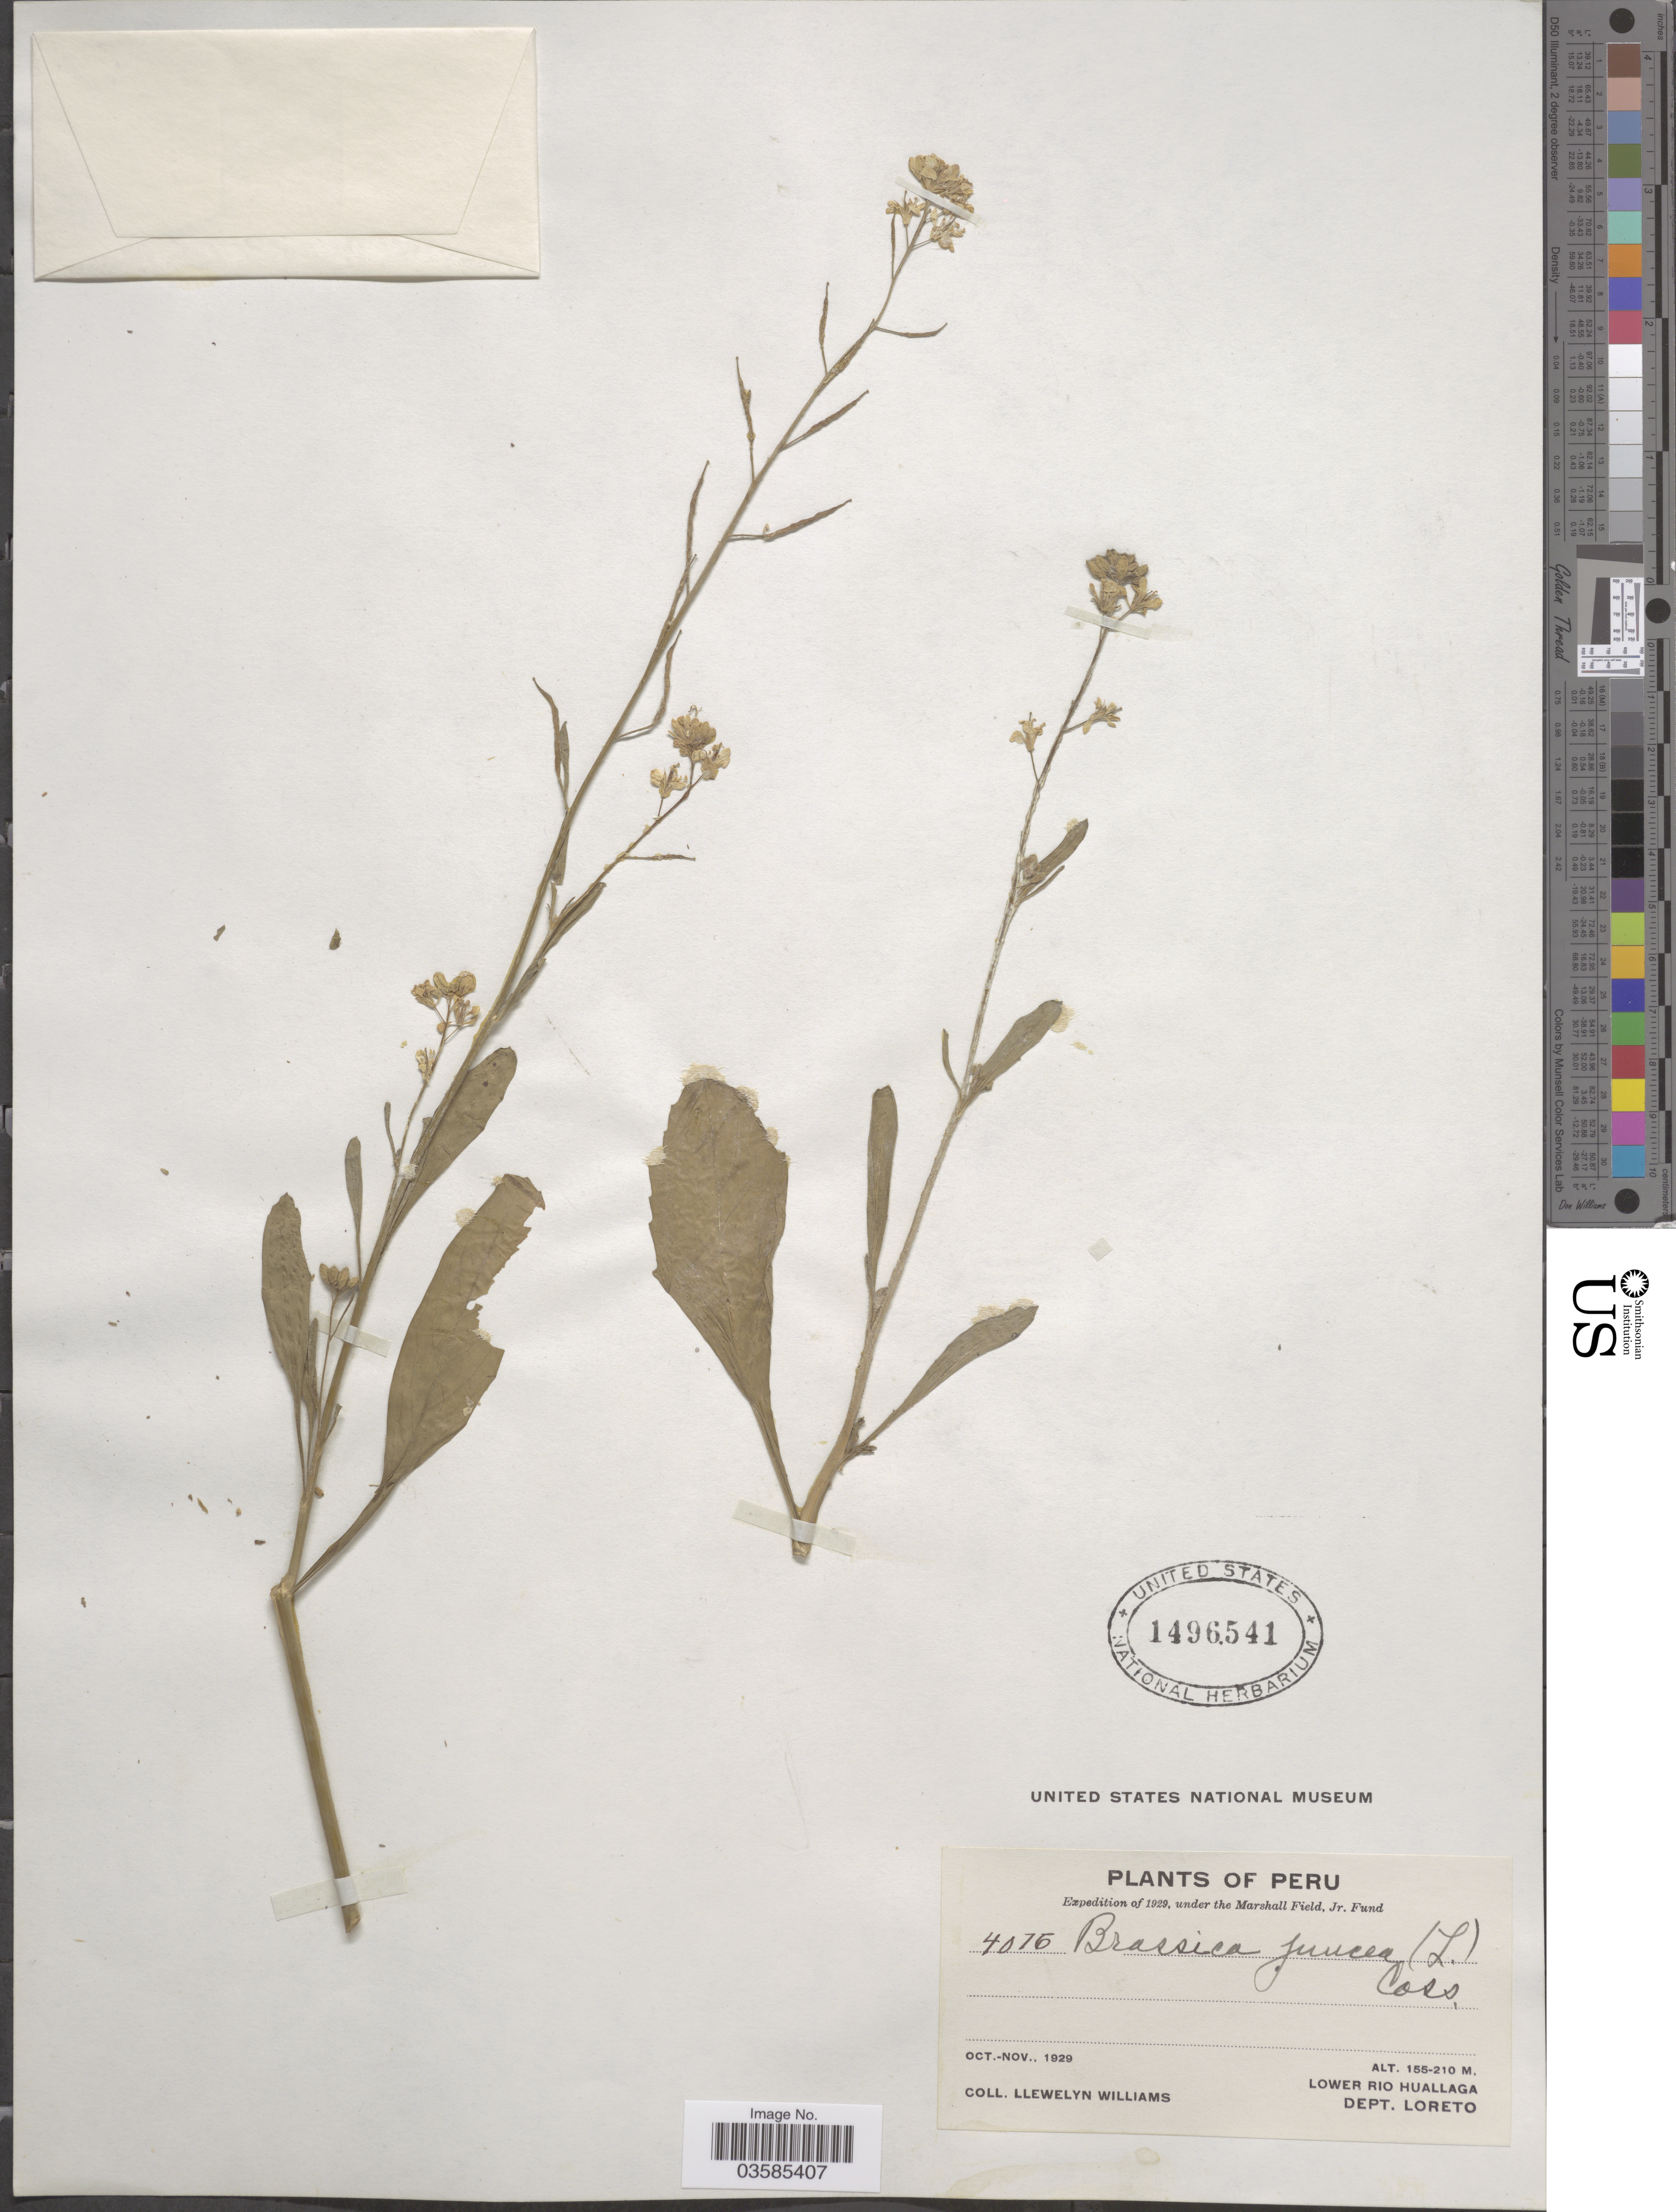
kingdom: Plantae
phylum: Tracheophyta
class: Magnoliopsida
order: Brassicales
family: Brassicaceae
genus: Brassica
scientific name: Brassica juncea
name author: (L.) Czern.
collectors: Ll. Williams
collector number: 4076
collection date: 1929-10/1929-11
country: Peru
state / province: Loreto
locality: Lower Rio Huallaga. Dept. Loreto.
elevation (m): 155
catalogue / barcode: US 1496541